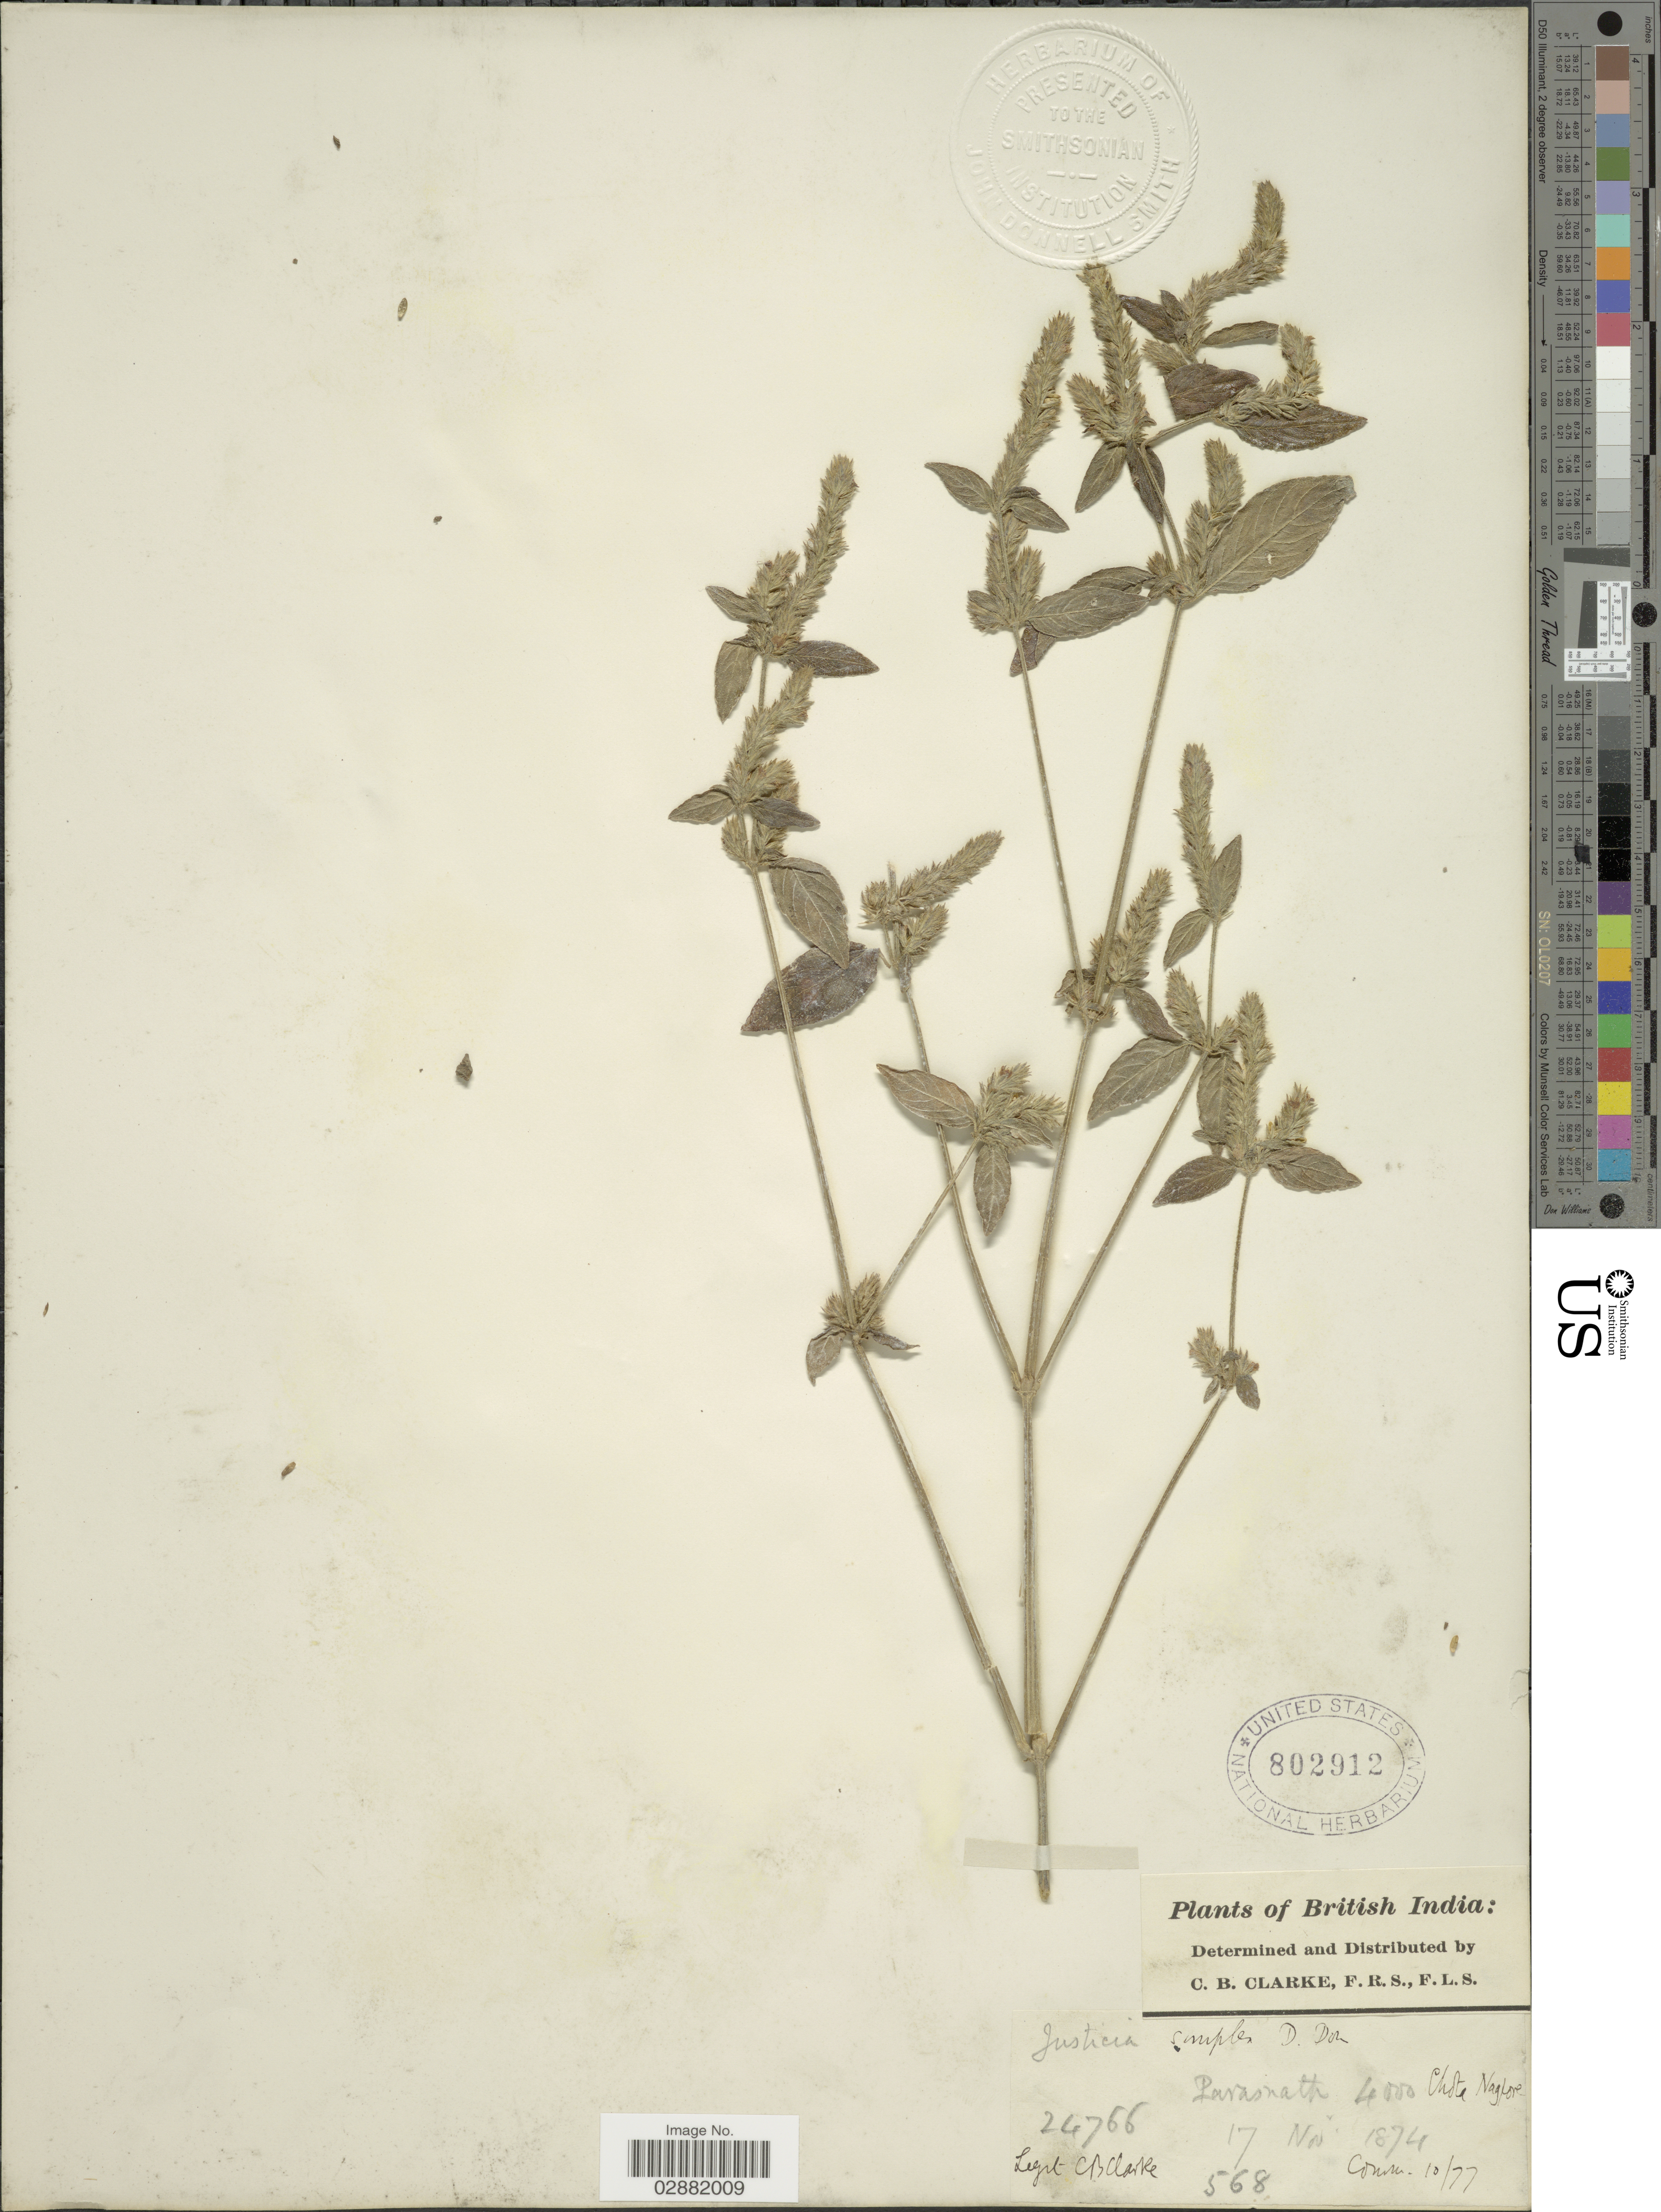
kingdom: Plantae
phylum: Tracheophyta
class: Magnoliopsida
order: Lamiales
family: Acanthaceae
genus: Justicia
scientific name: Justicia simplex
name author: D. Don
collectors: C. B. Clarke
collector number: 24766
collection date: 1874-11-17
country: India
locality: British India, Parasnath, Chota Nagpore.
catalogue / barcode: US 802912